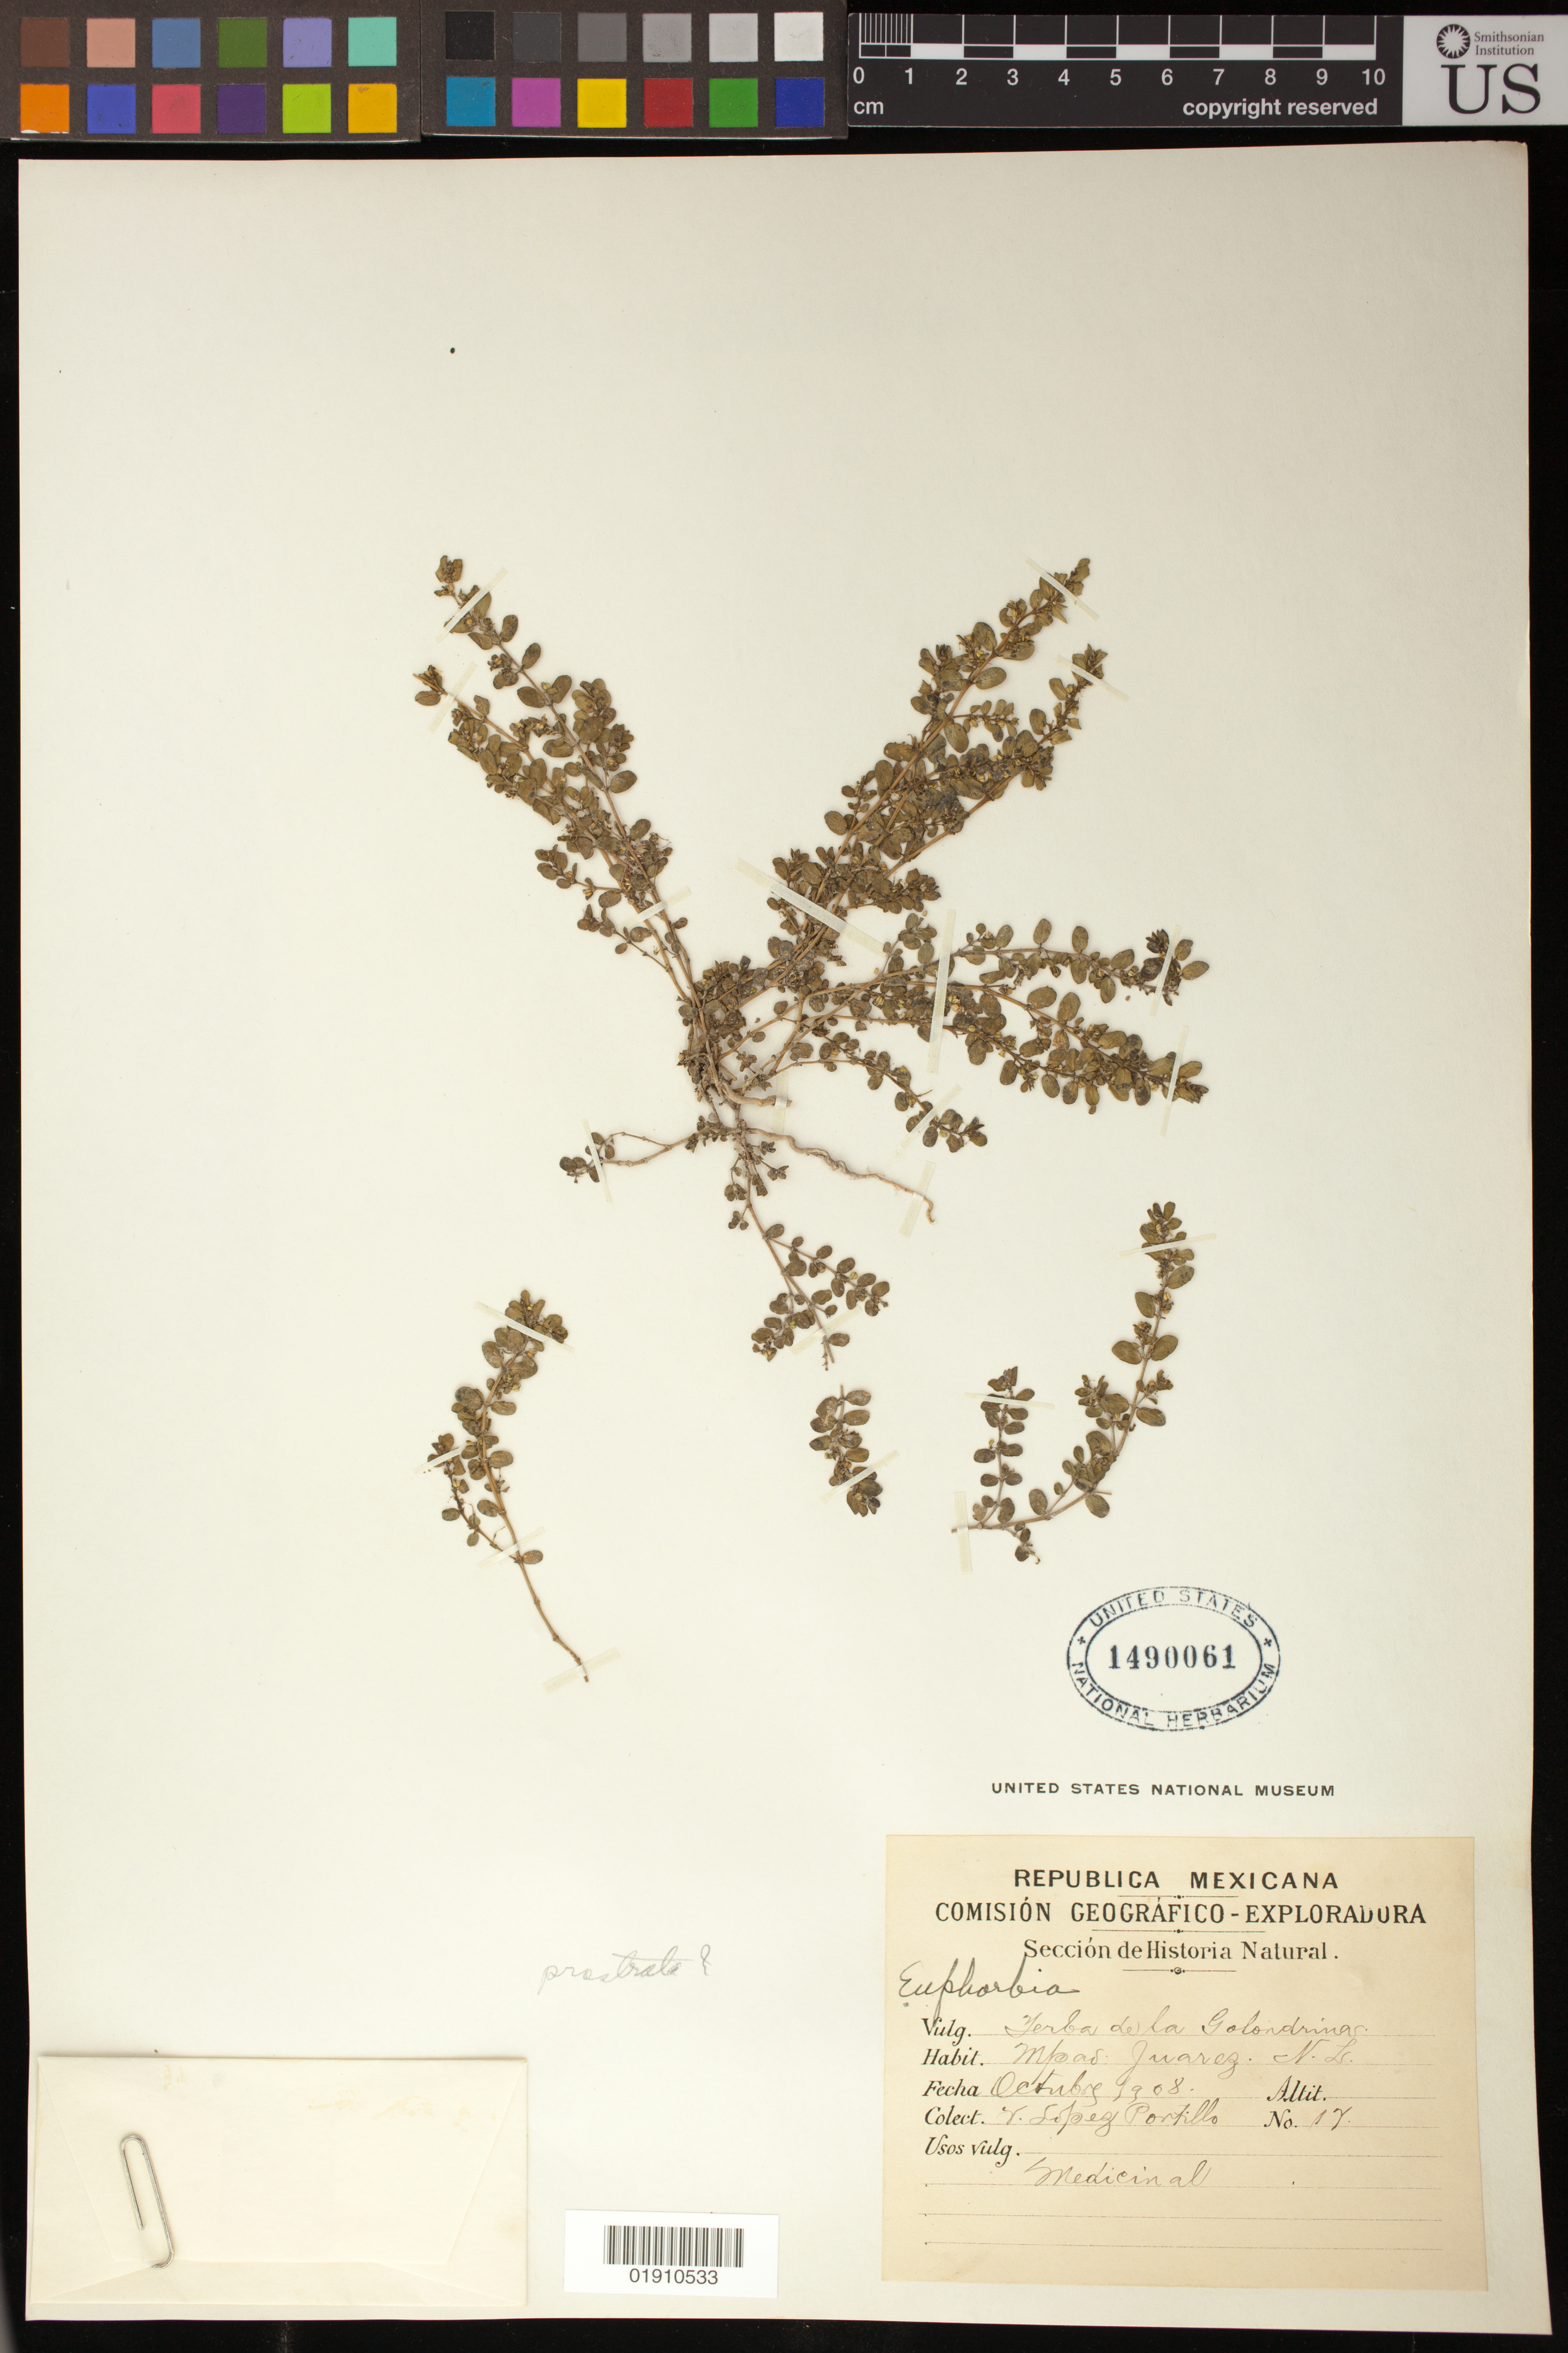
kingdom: Plantae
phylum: Tracheophyta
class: Magnoliopsida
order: Malpighiales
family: Euphorbiaceae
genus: Euphorbia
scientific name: Euphorbia prostrata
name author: Aiton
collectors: López Portillo, V.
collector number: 17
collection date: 1908-10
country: Mexico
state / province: Nuevo León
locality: Mpas Juarez N.L.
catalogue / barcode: US 1490061